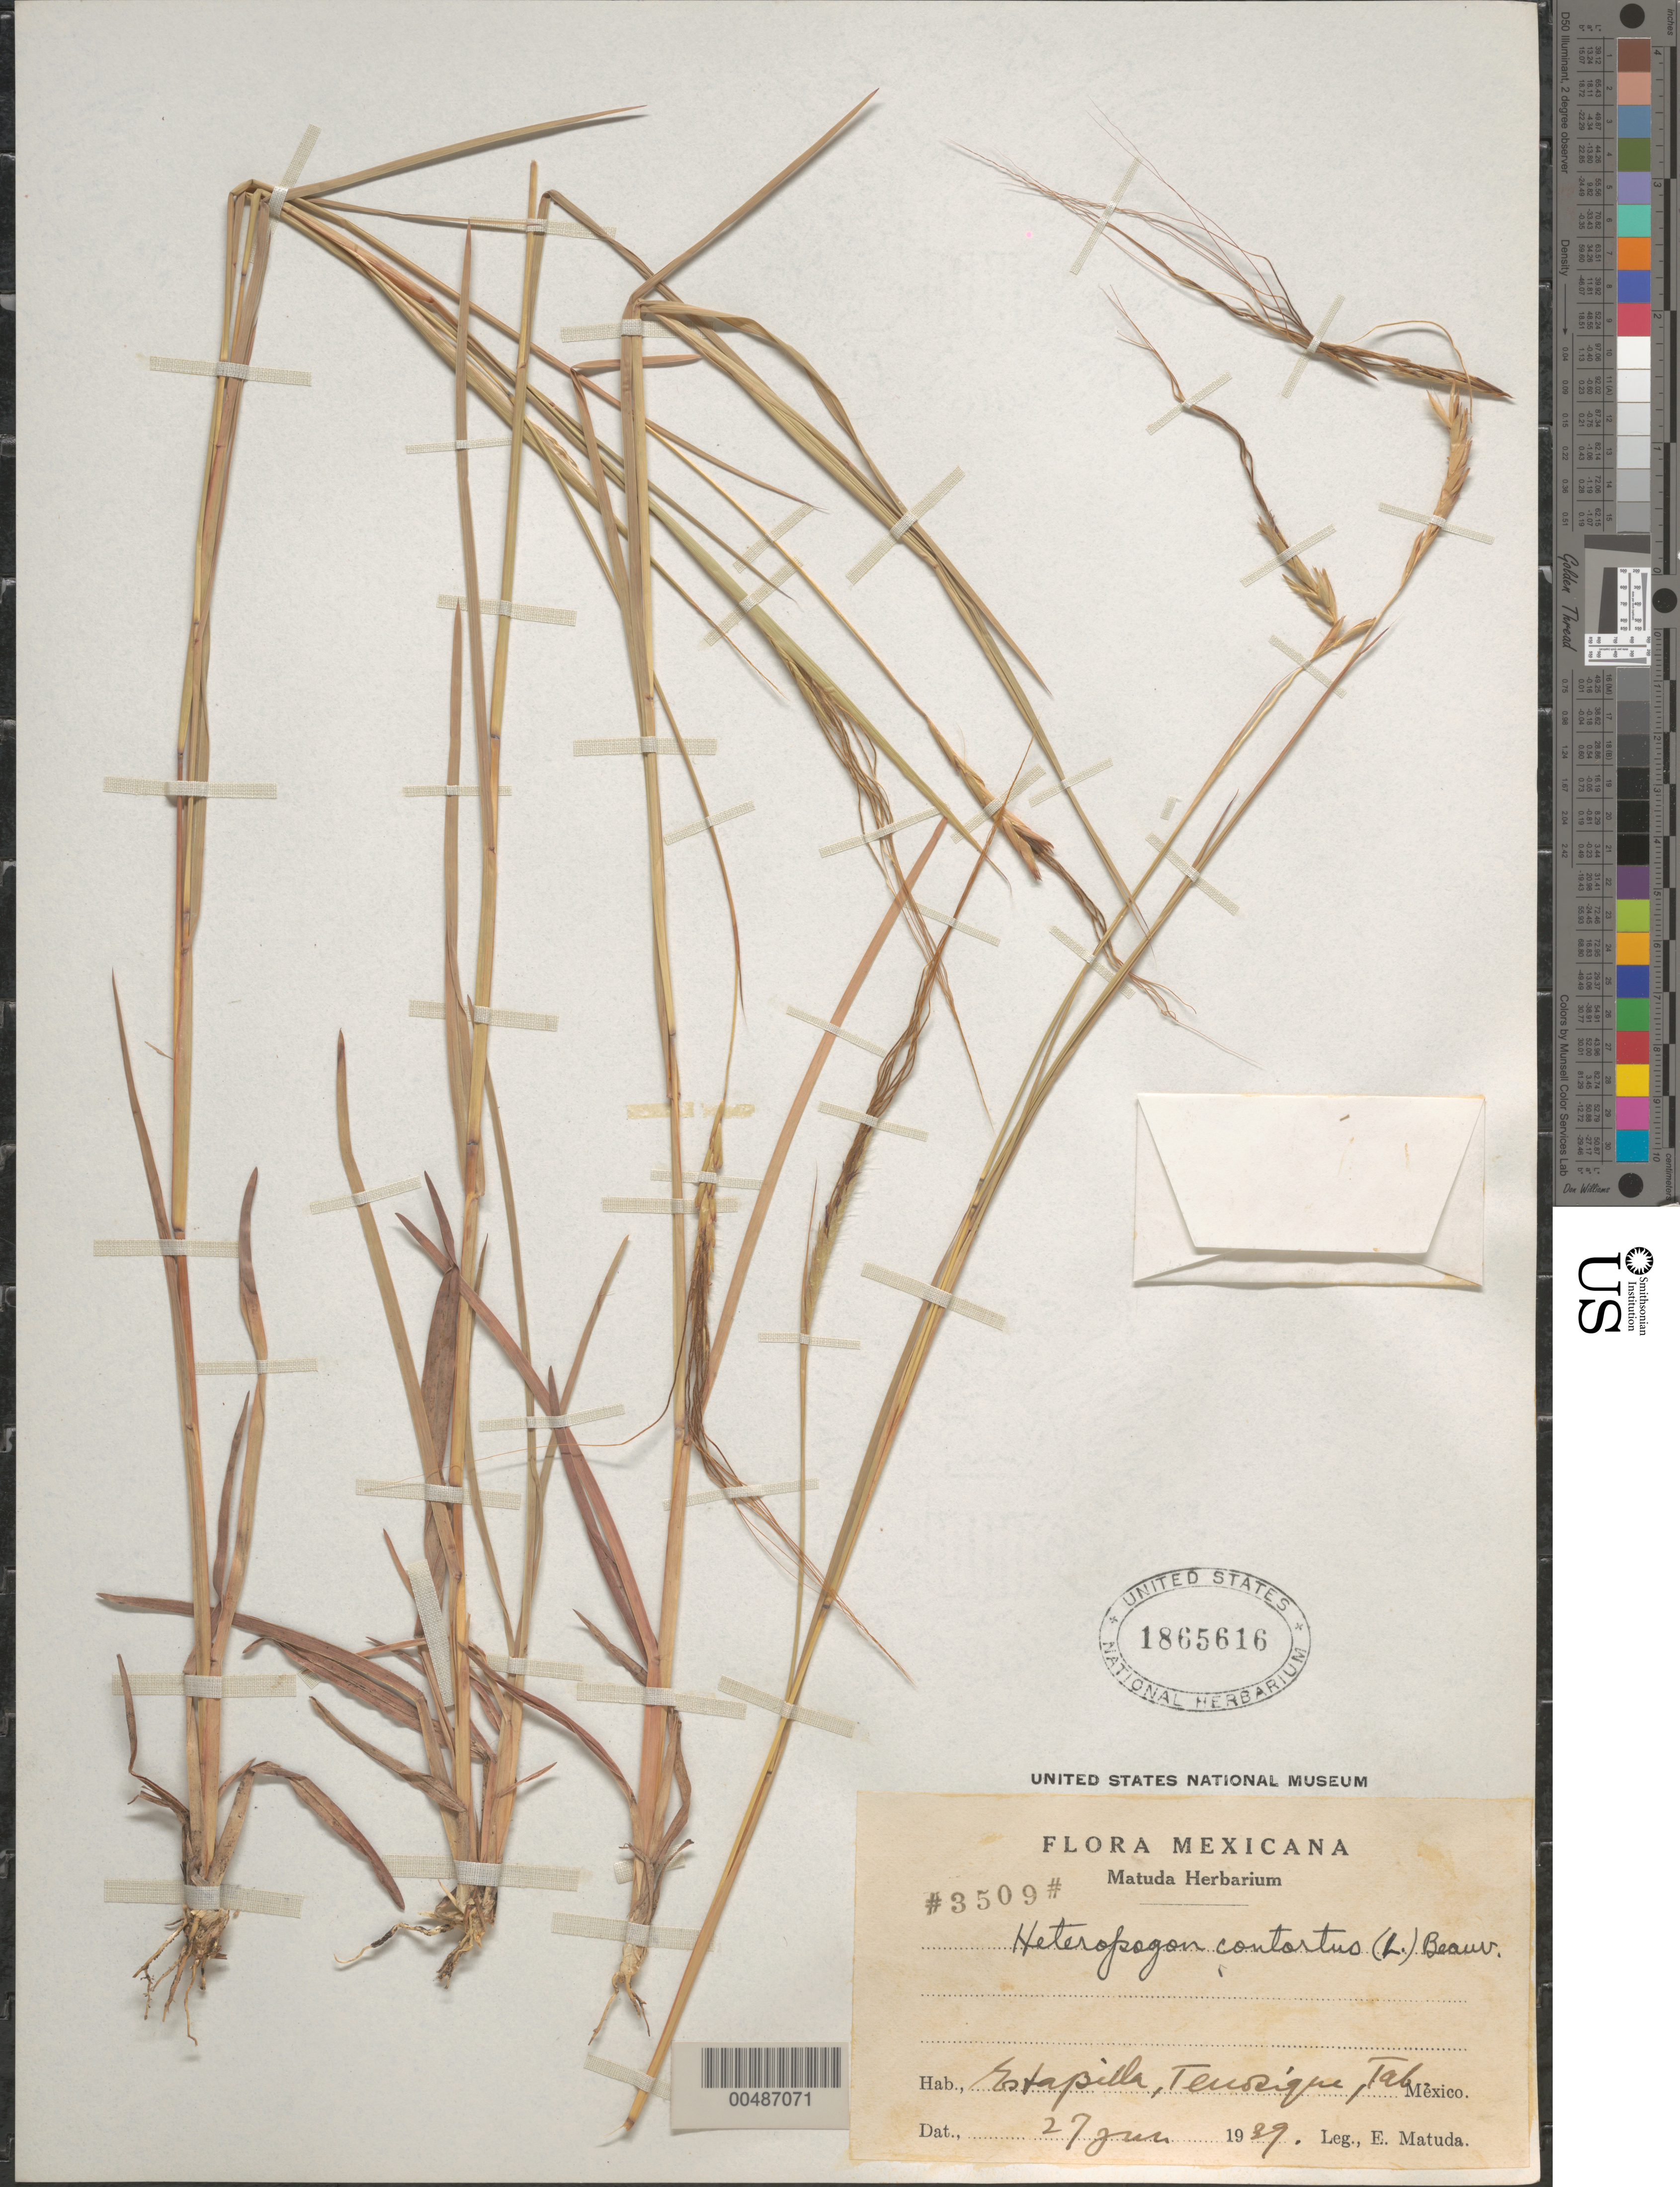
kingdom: Plantae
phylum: Tracheophyta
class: Liliopsida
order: Poales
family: Poaceae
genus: Heteropogon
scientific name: Heteropogon contortus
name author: (L.) P. Beauv. ex Roem. & Schult.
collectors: E. Matuda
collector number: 3509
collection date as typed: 27 Jun 1939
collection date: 1939-06-27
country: Mexico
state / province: Tabasco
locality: Estapilla, Tenosique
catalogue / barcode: US 1865616